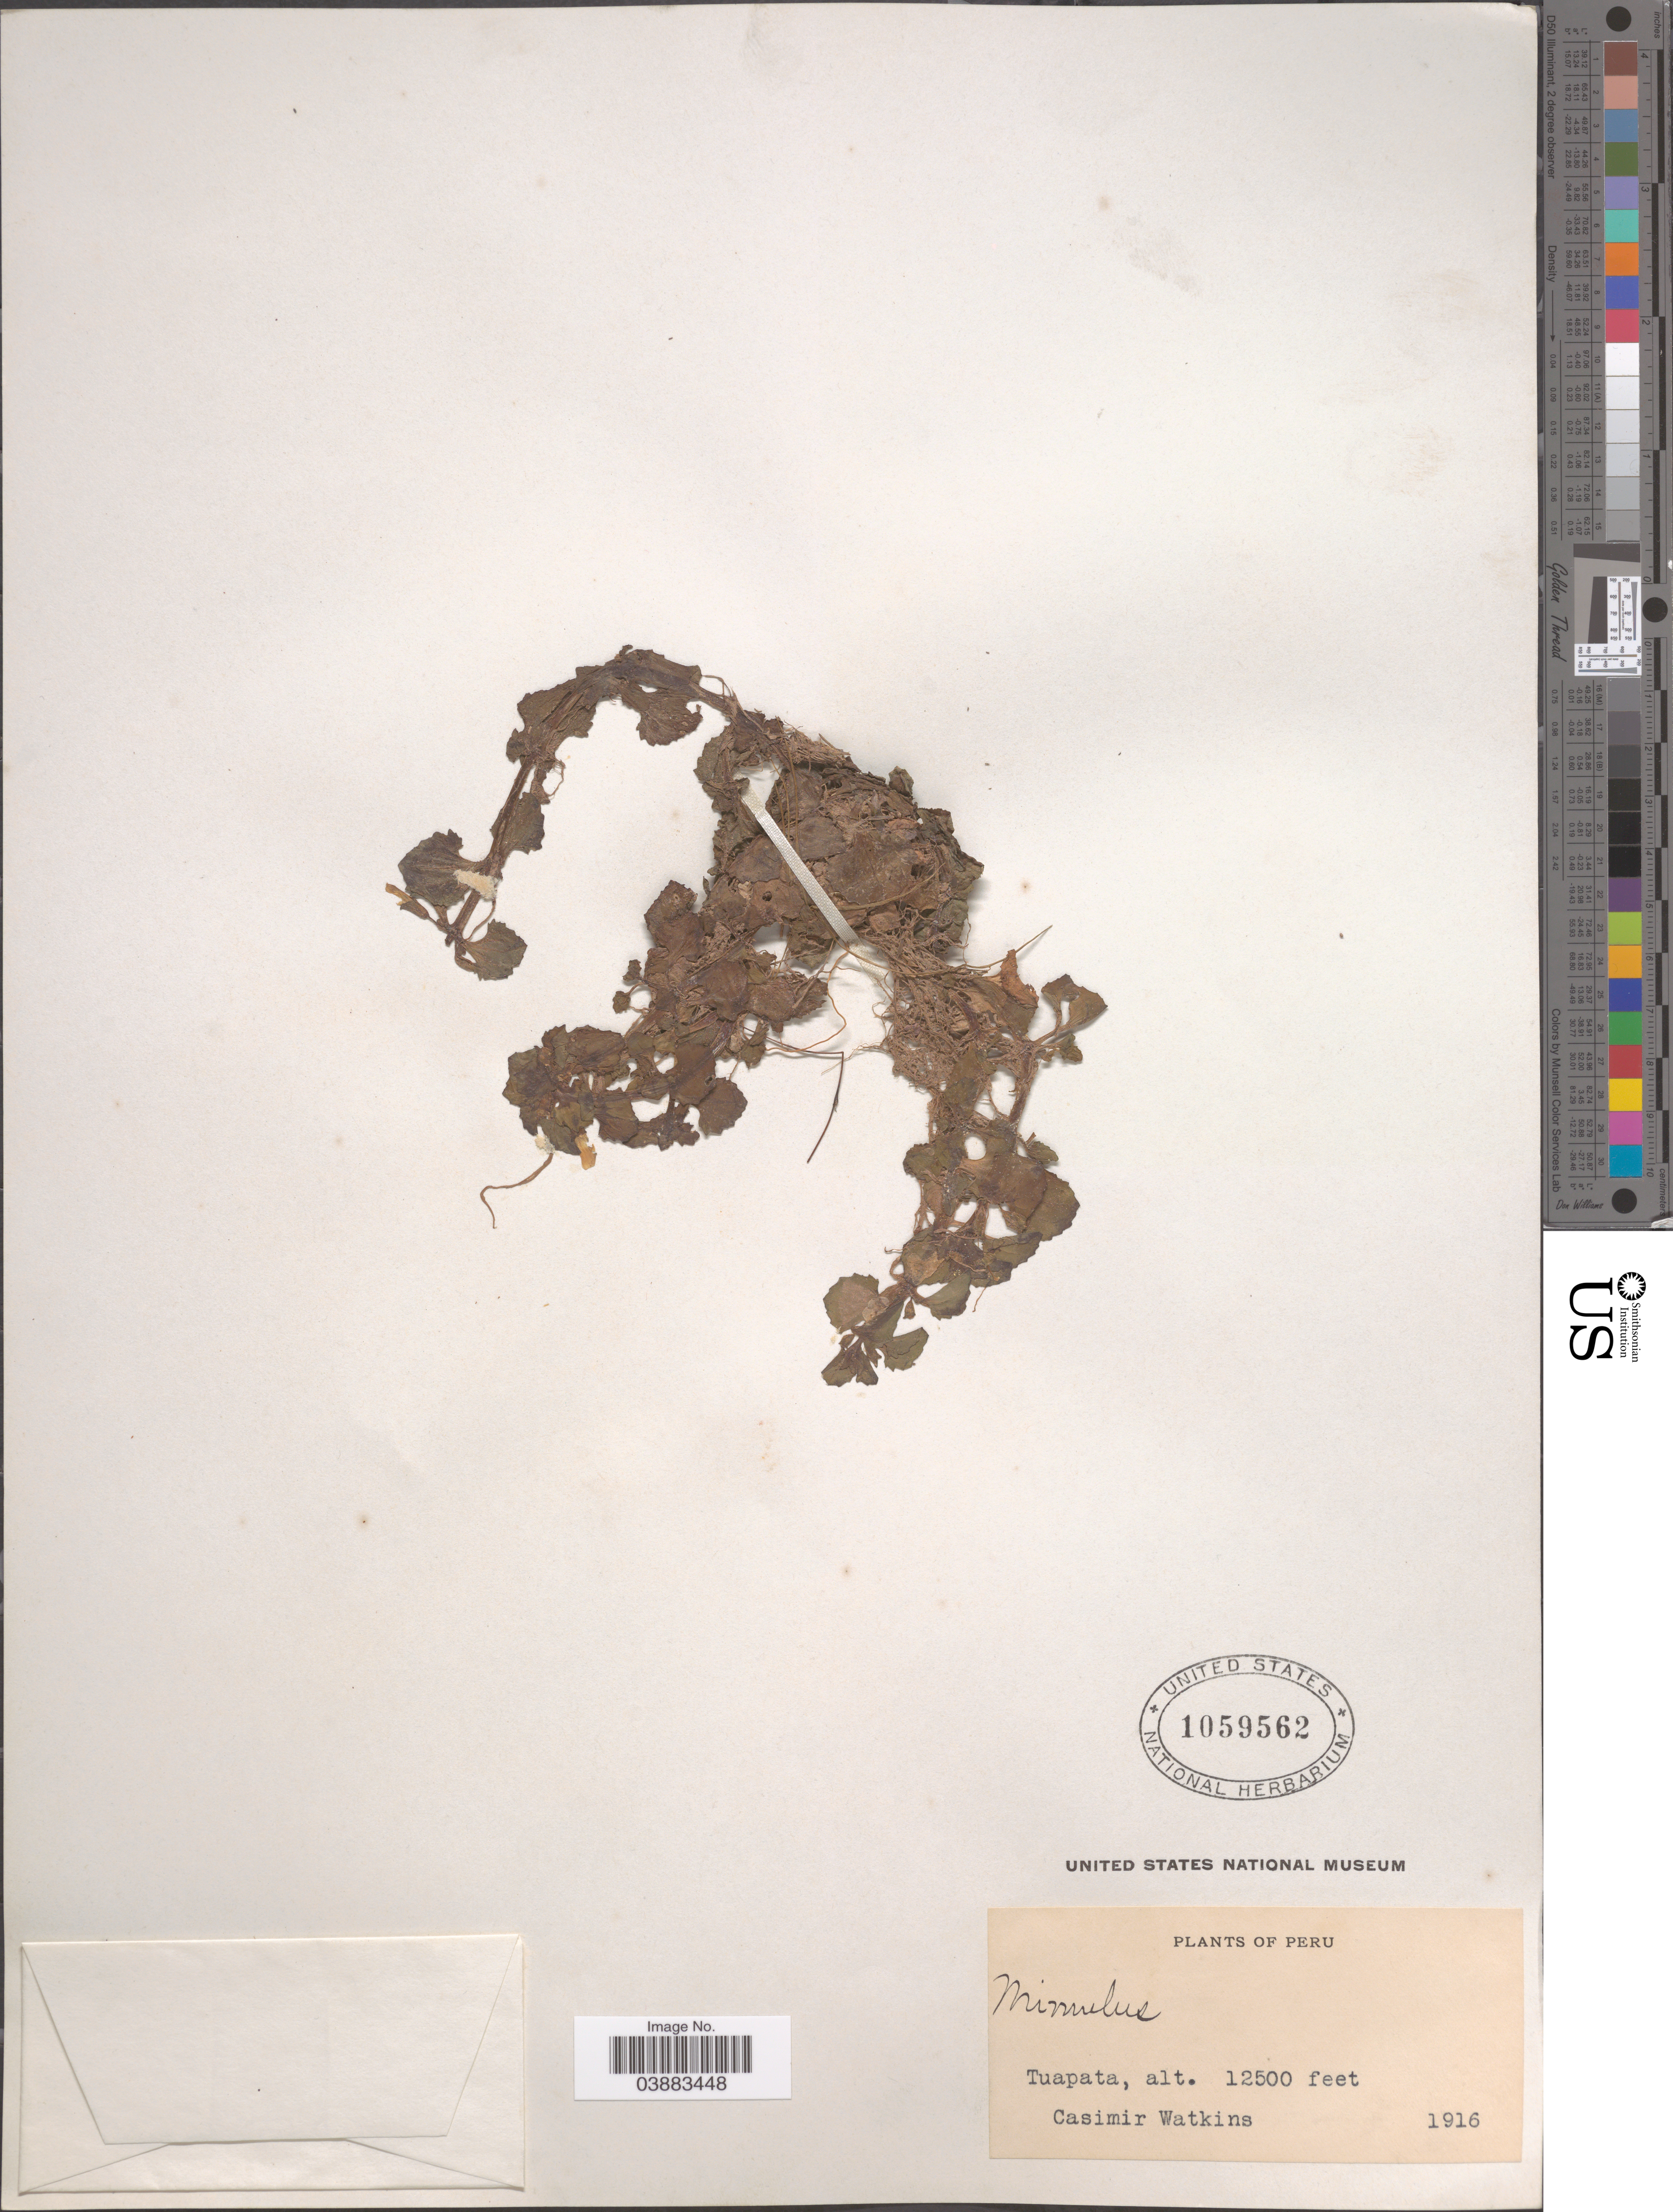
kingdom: Plantae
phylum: Tracheophyta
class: Magnoliopsida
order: Lamiales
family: Phrymaceae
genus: Mimulus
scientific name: Mimulus glabratus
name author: Kunth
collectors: C. Watkins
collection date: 1916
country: Peru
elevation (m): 3810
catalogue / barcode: US 1059562